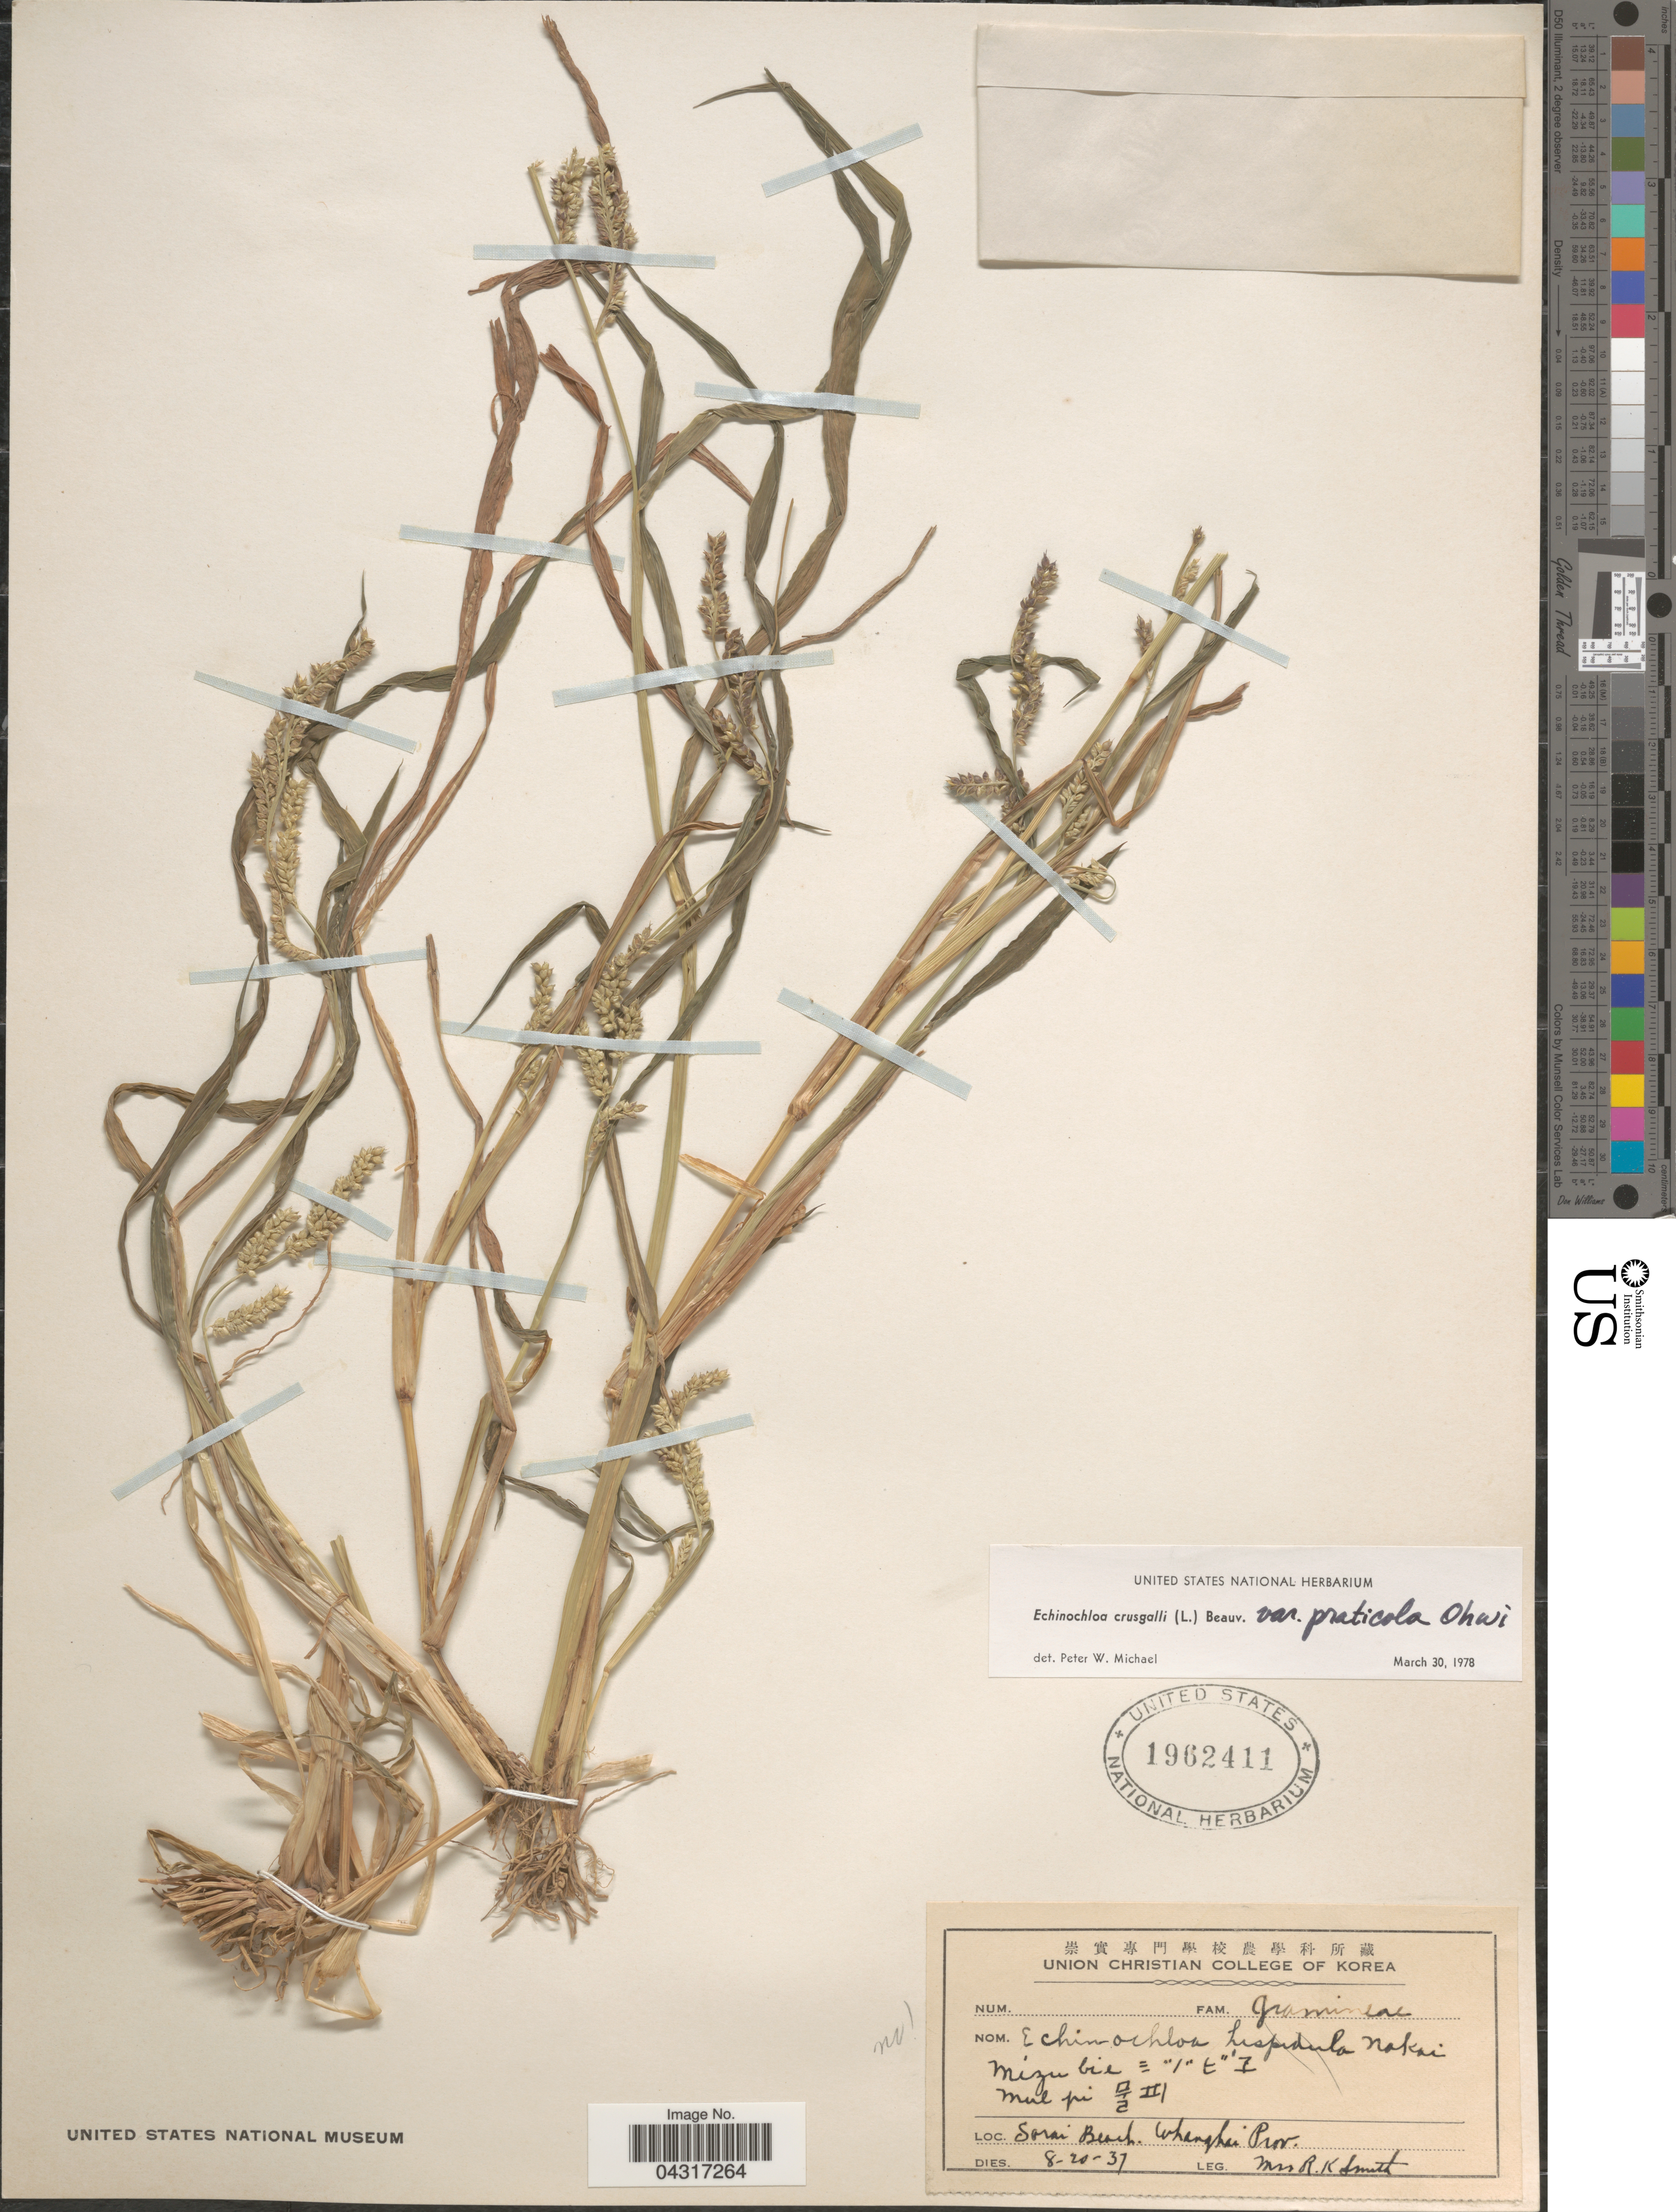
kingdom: Plantae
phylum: Tracheophyta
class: Liliopsida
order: Poales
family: Poaceae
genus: Echinochloa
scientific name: Echinochloa crus-galli var. praticola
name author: Ohwi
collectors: R. Smith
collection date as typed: Transcribed d/m/y: 20/8/37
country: North Korea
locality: Sorai Beach. Whenghai Prov.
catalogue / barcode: US 1962411